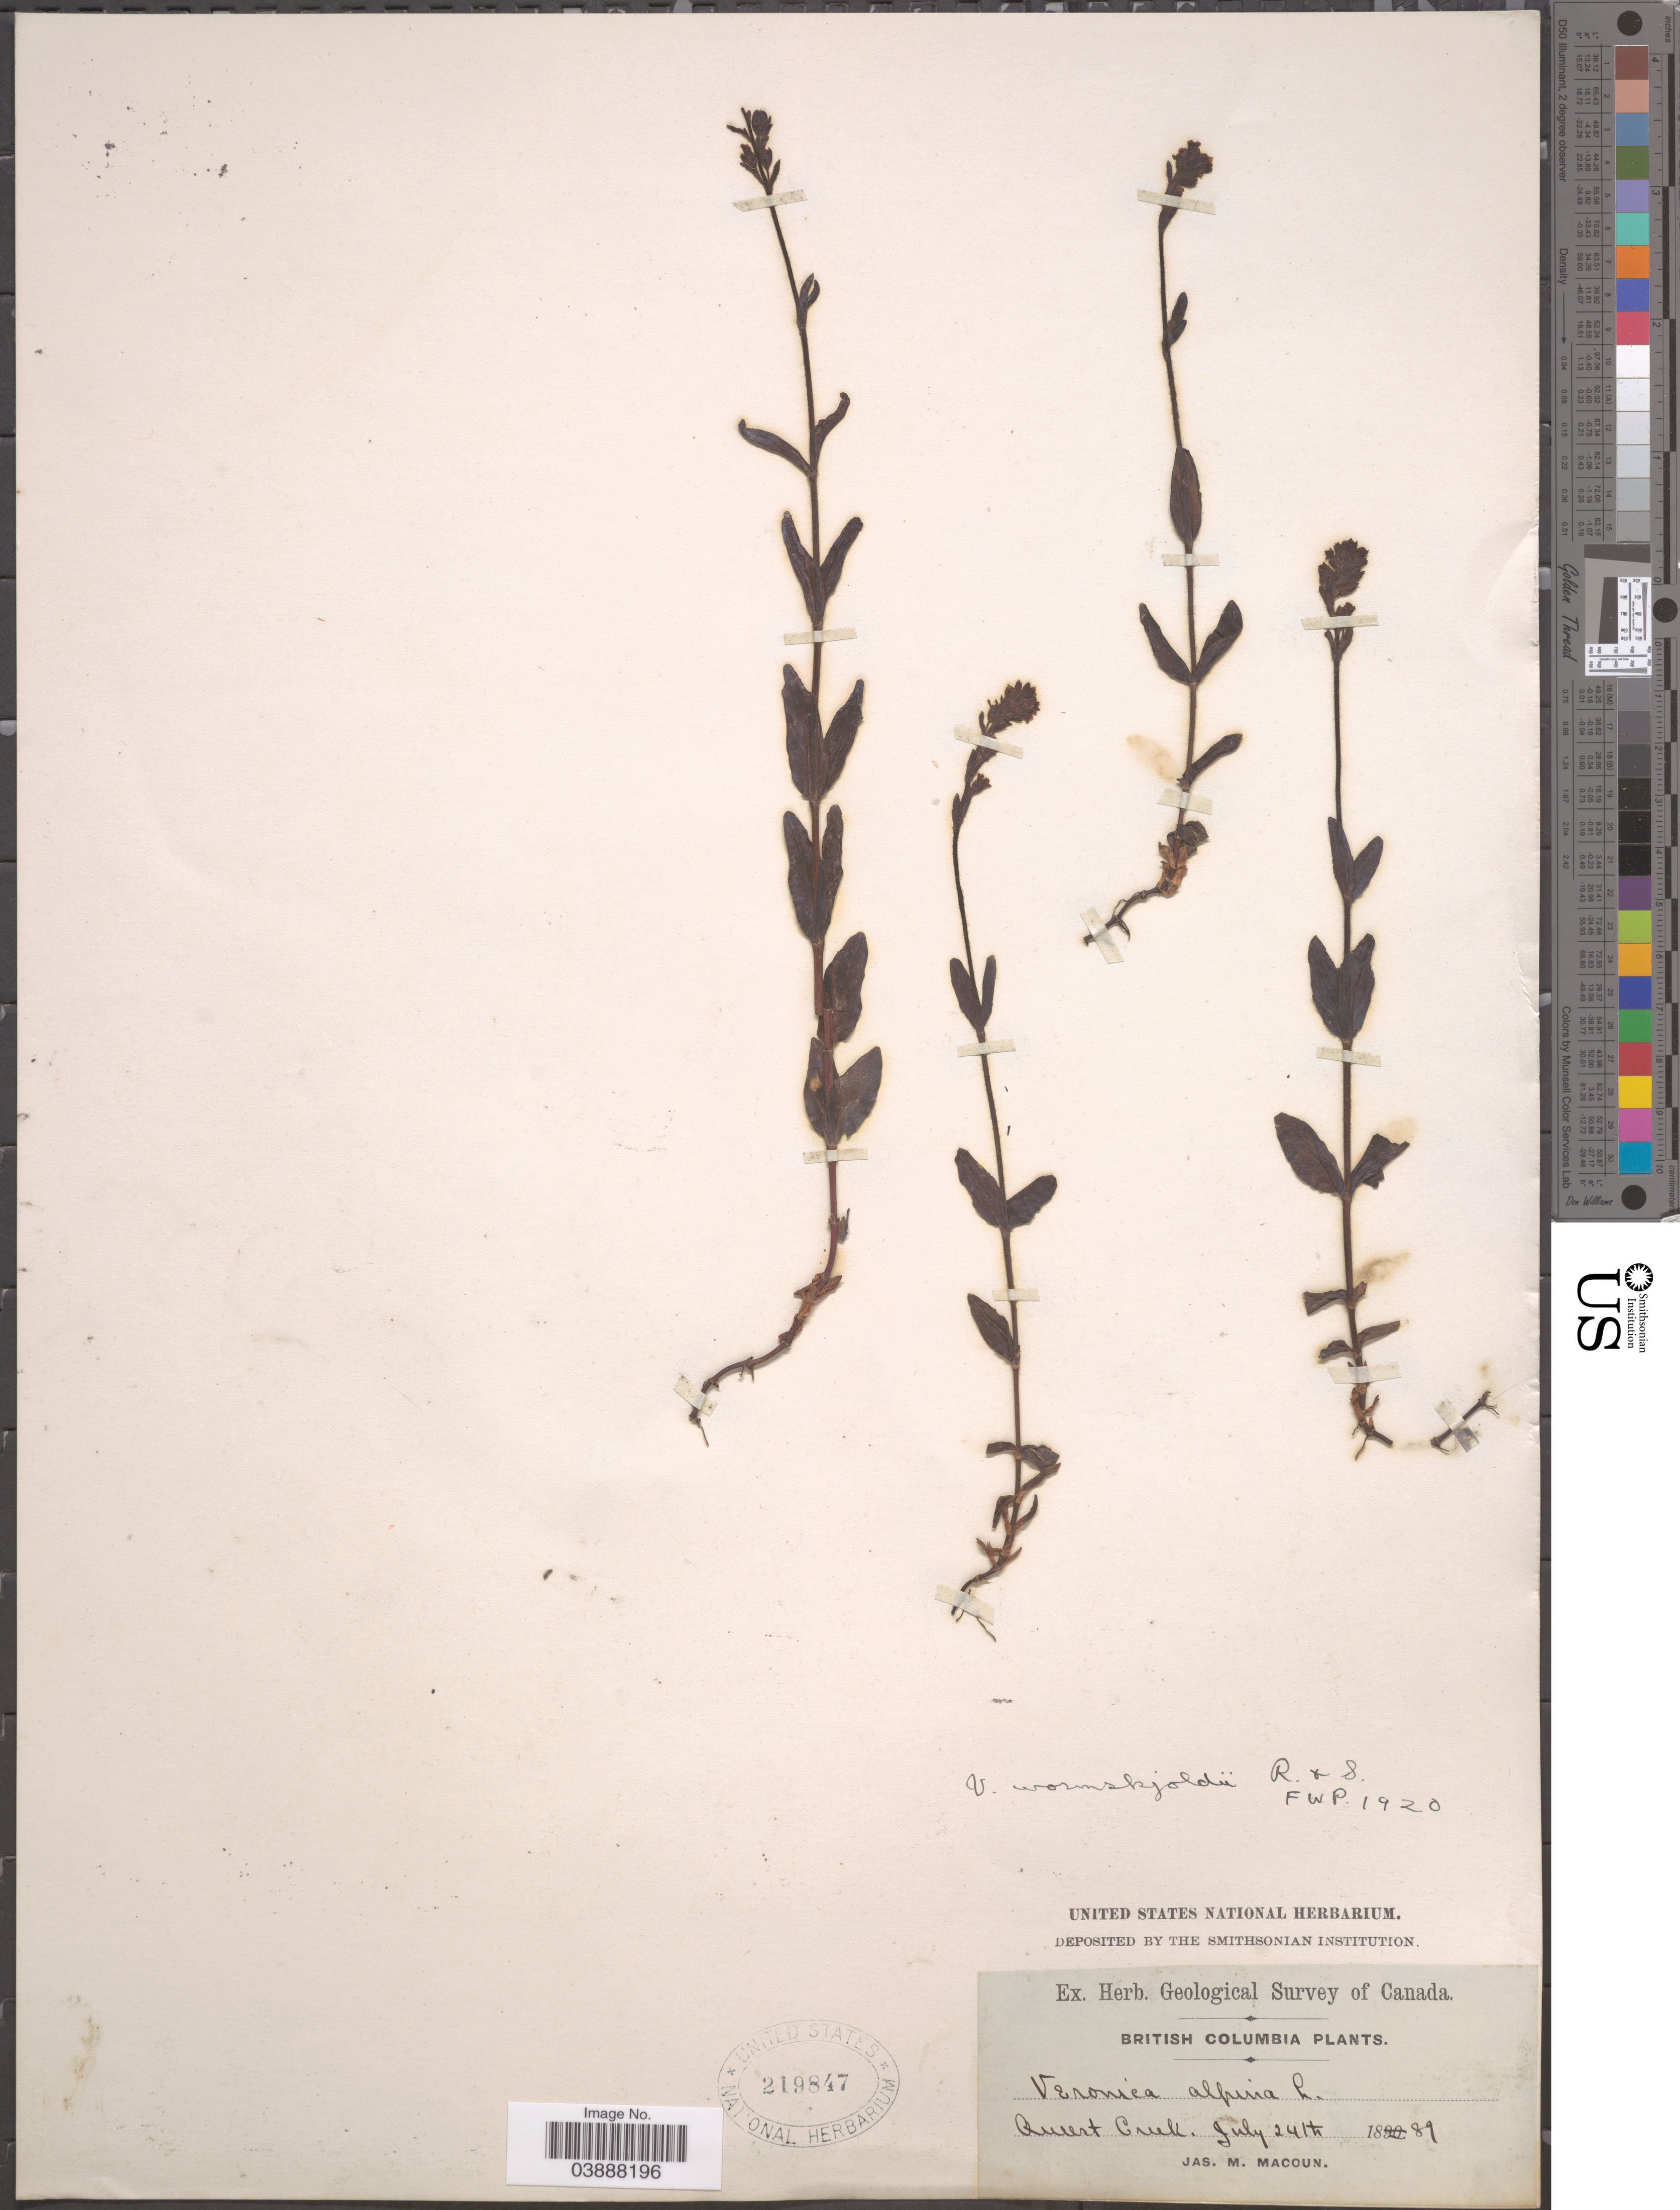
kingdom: Plantae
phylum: Tracheophyta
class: Magnoliopsida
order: Lamiales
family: Plantaginaceae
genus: Veronica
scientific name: Veronica wormskjoldii subsp. wormskjoldii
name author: Roem. & Schult.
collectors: J. M. Macoun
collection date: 1889-07-24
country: Canada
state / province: British Columbia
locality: Queest Creek.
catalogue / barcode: US 219847